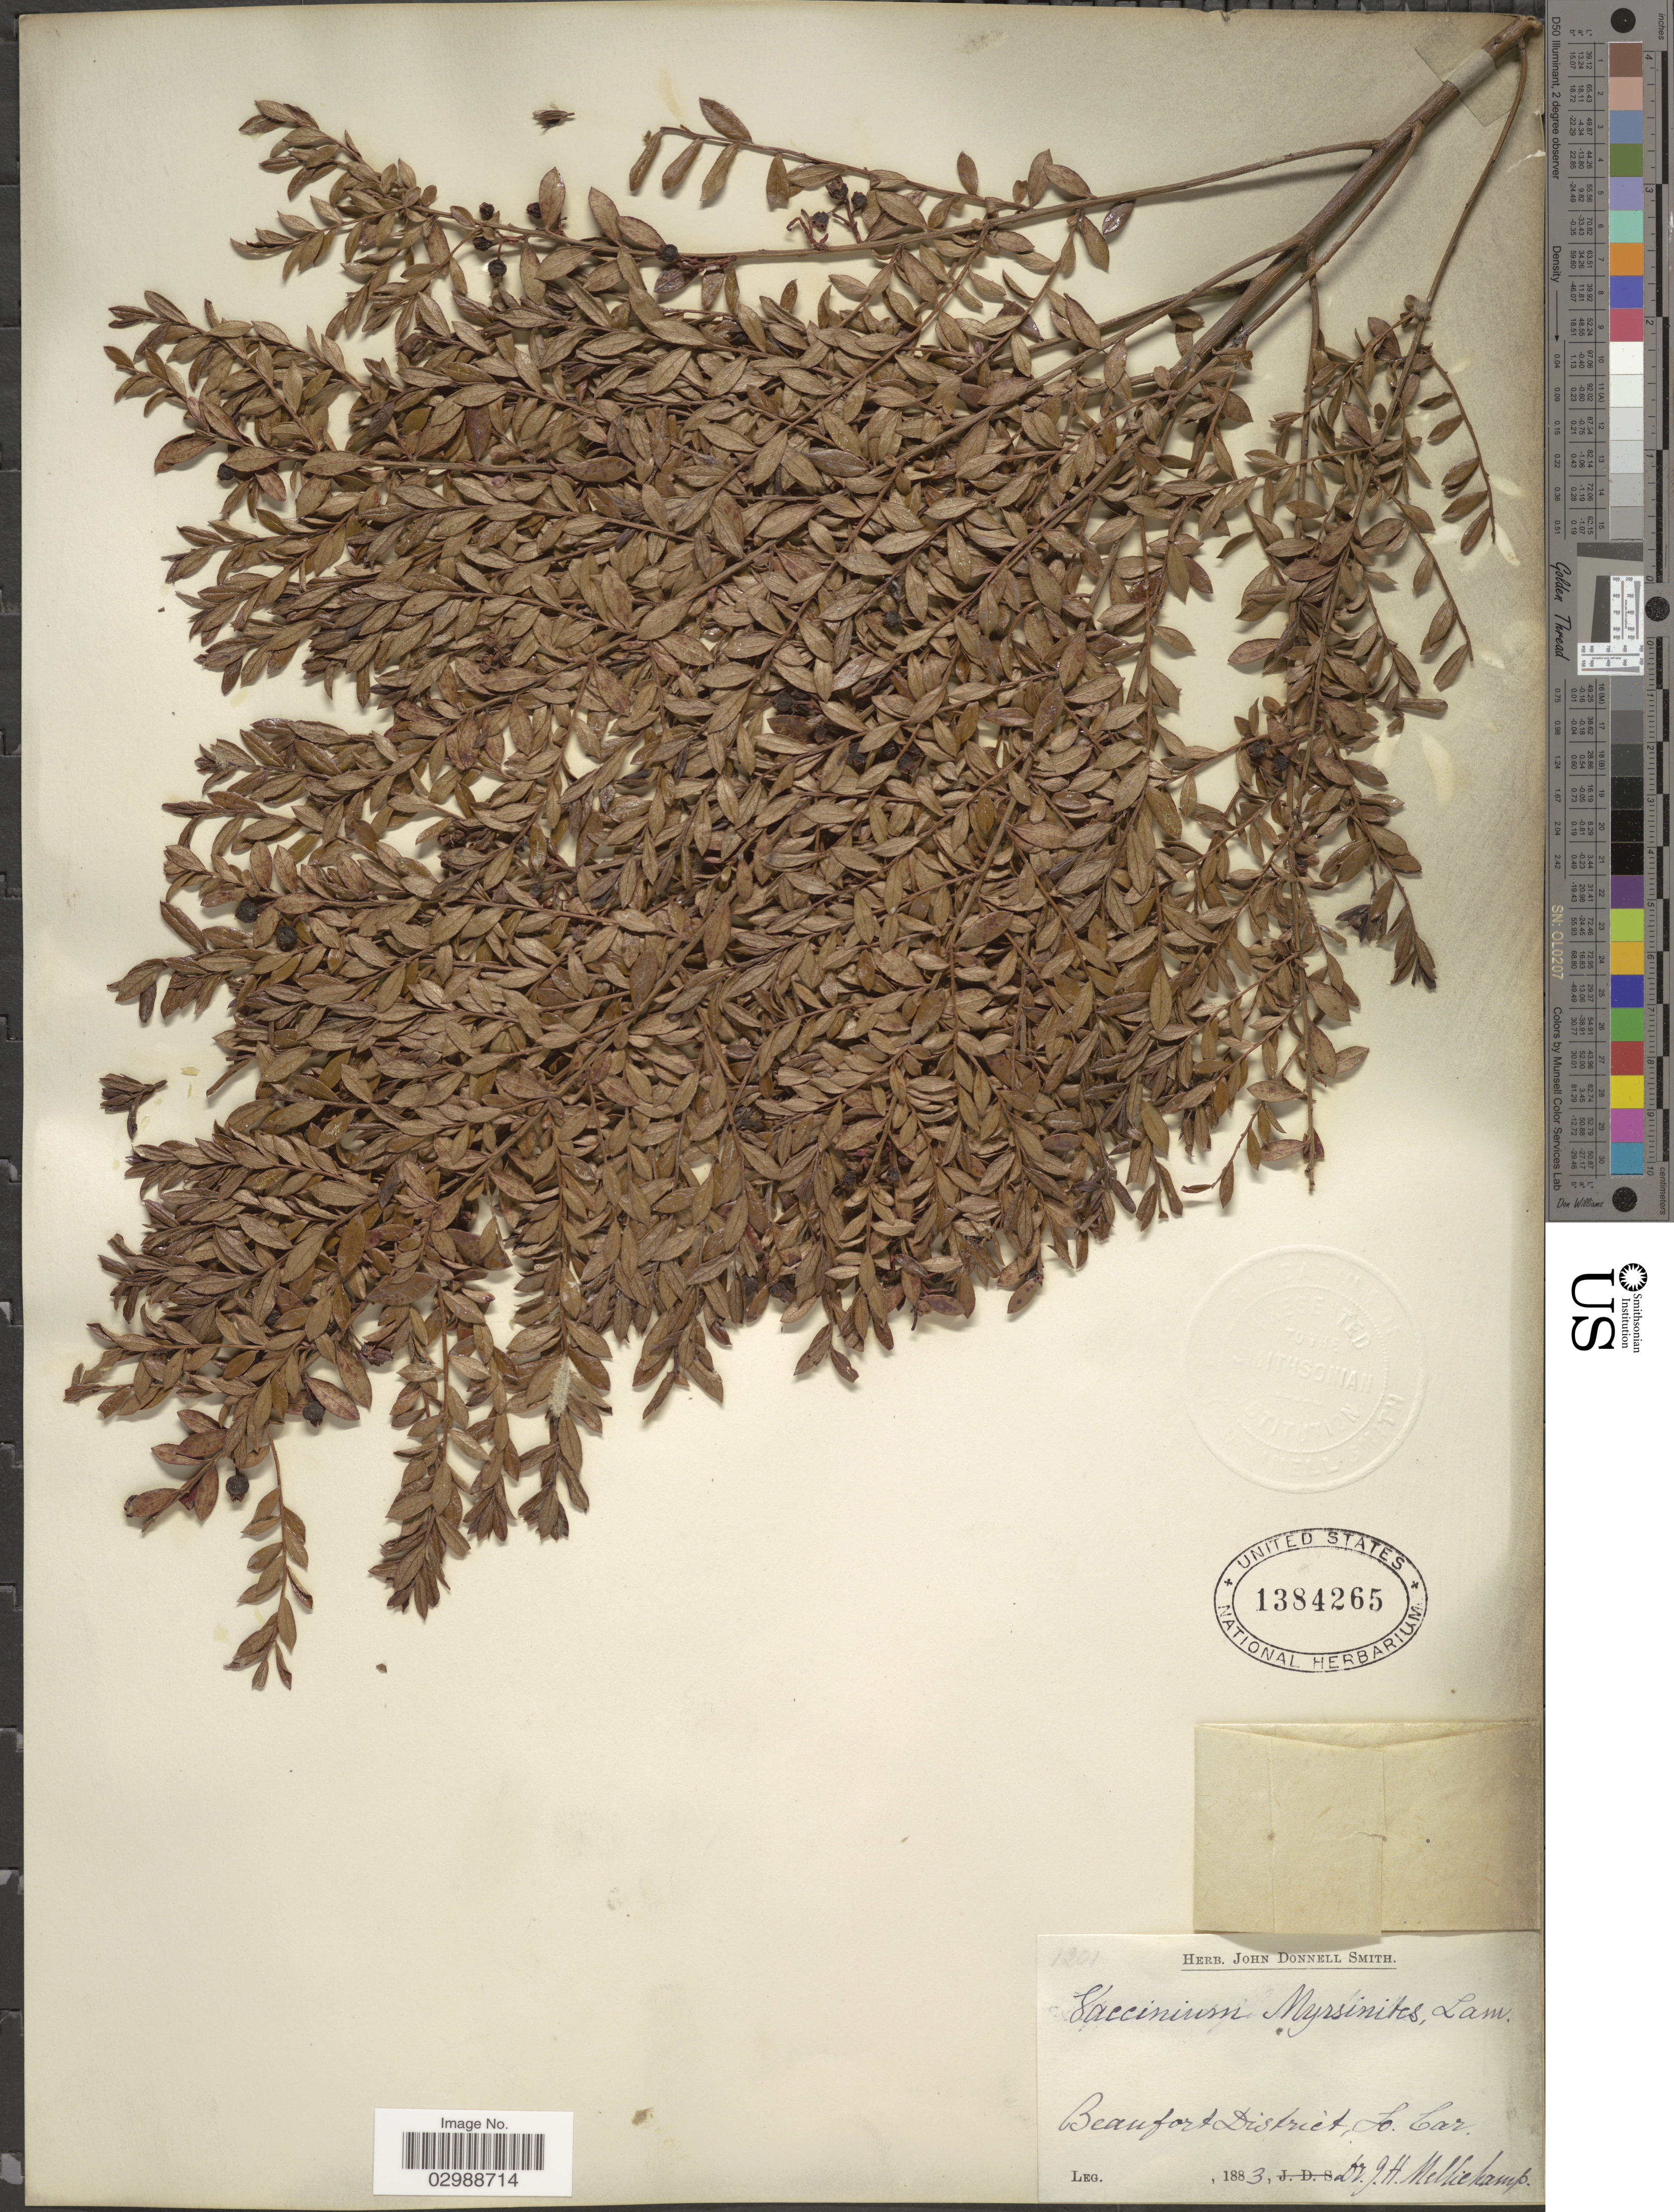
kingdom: Plantae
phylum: Tracheophyta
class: Magnoliopsida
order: Ericales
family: Ericaceae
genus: Vaccinium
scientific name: Vaccinium myrsinites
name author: Lam.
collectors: J. H. Mellichamp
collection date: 1883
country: United States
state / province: South Carolina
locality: Beaufort District, So. Car.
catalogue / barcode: US 1384265